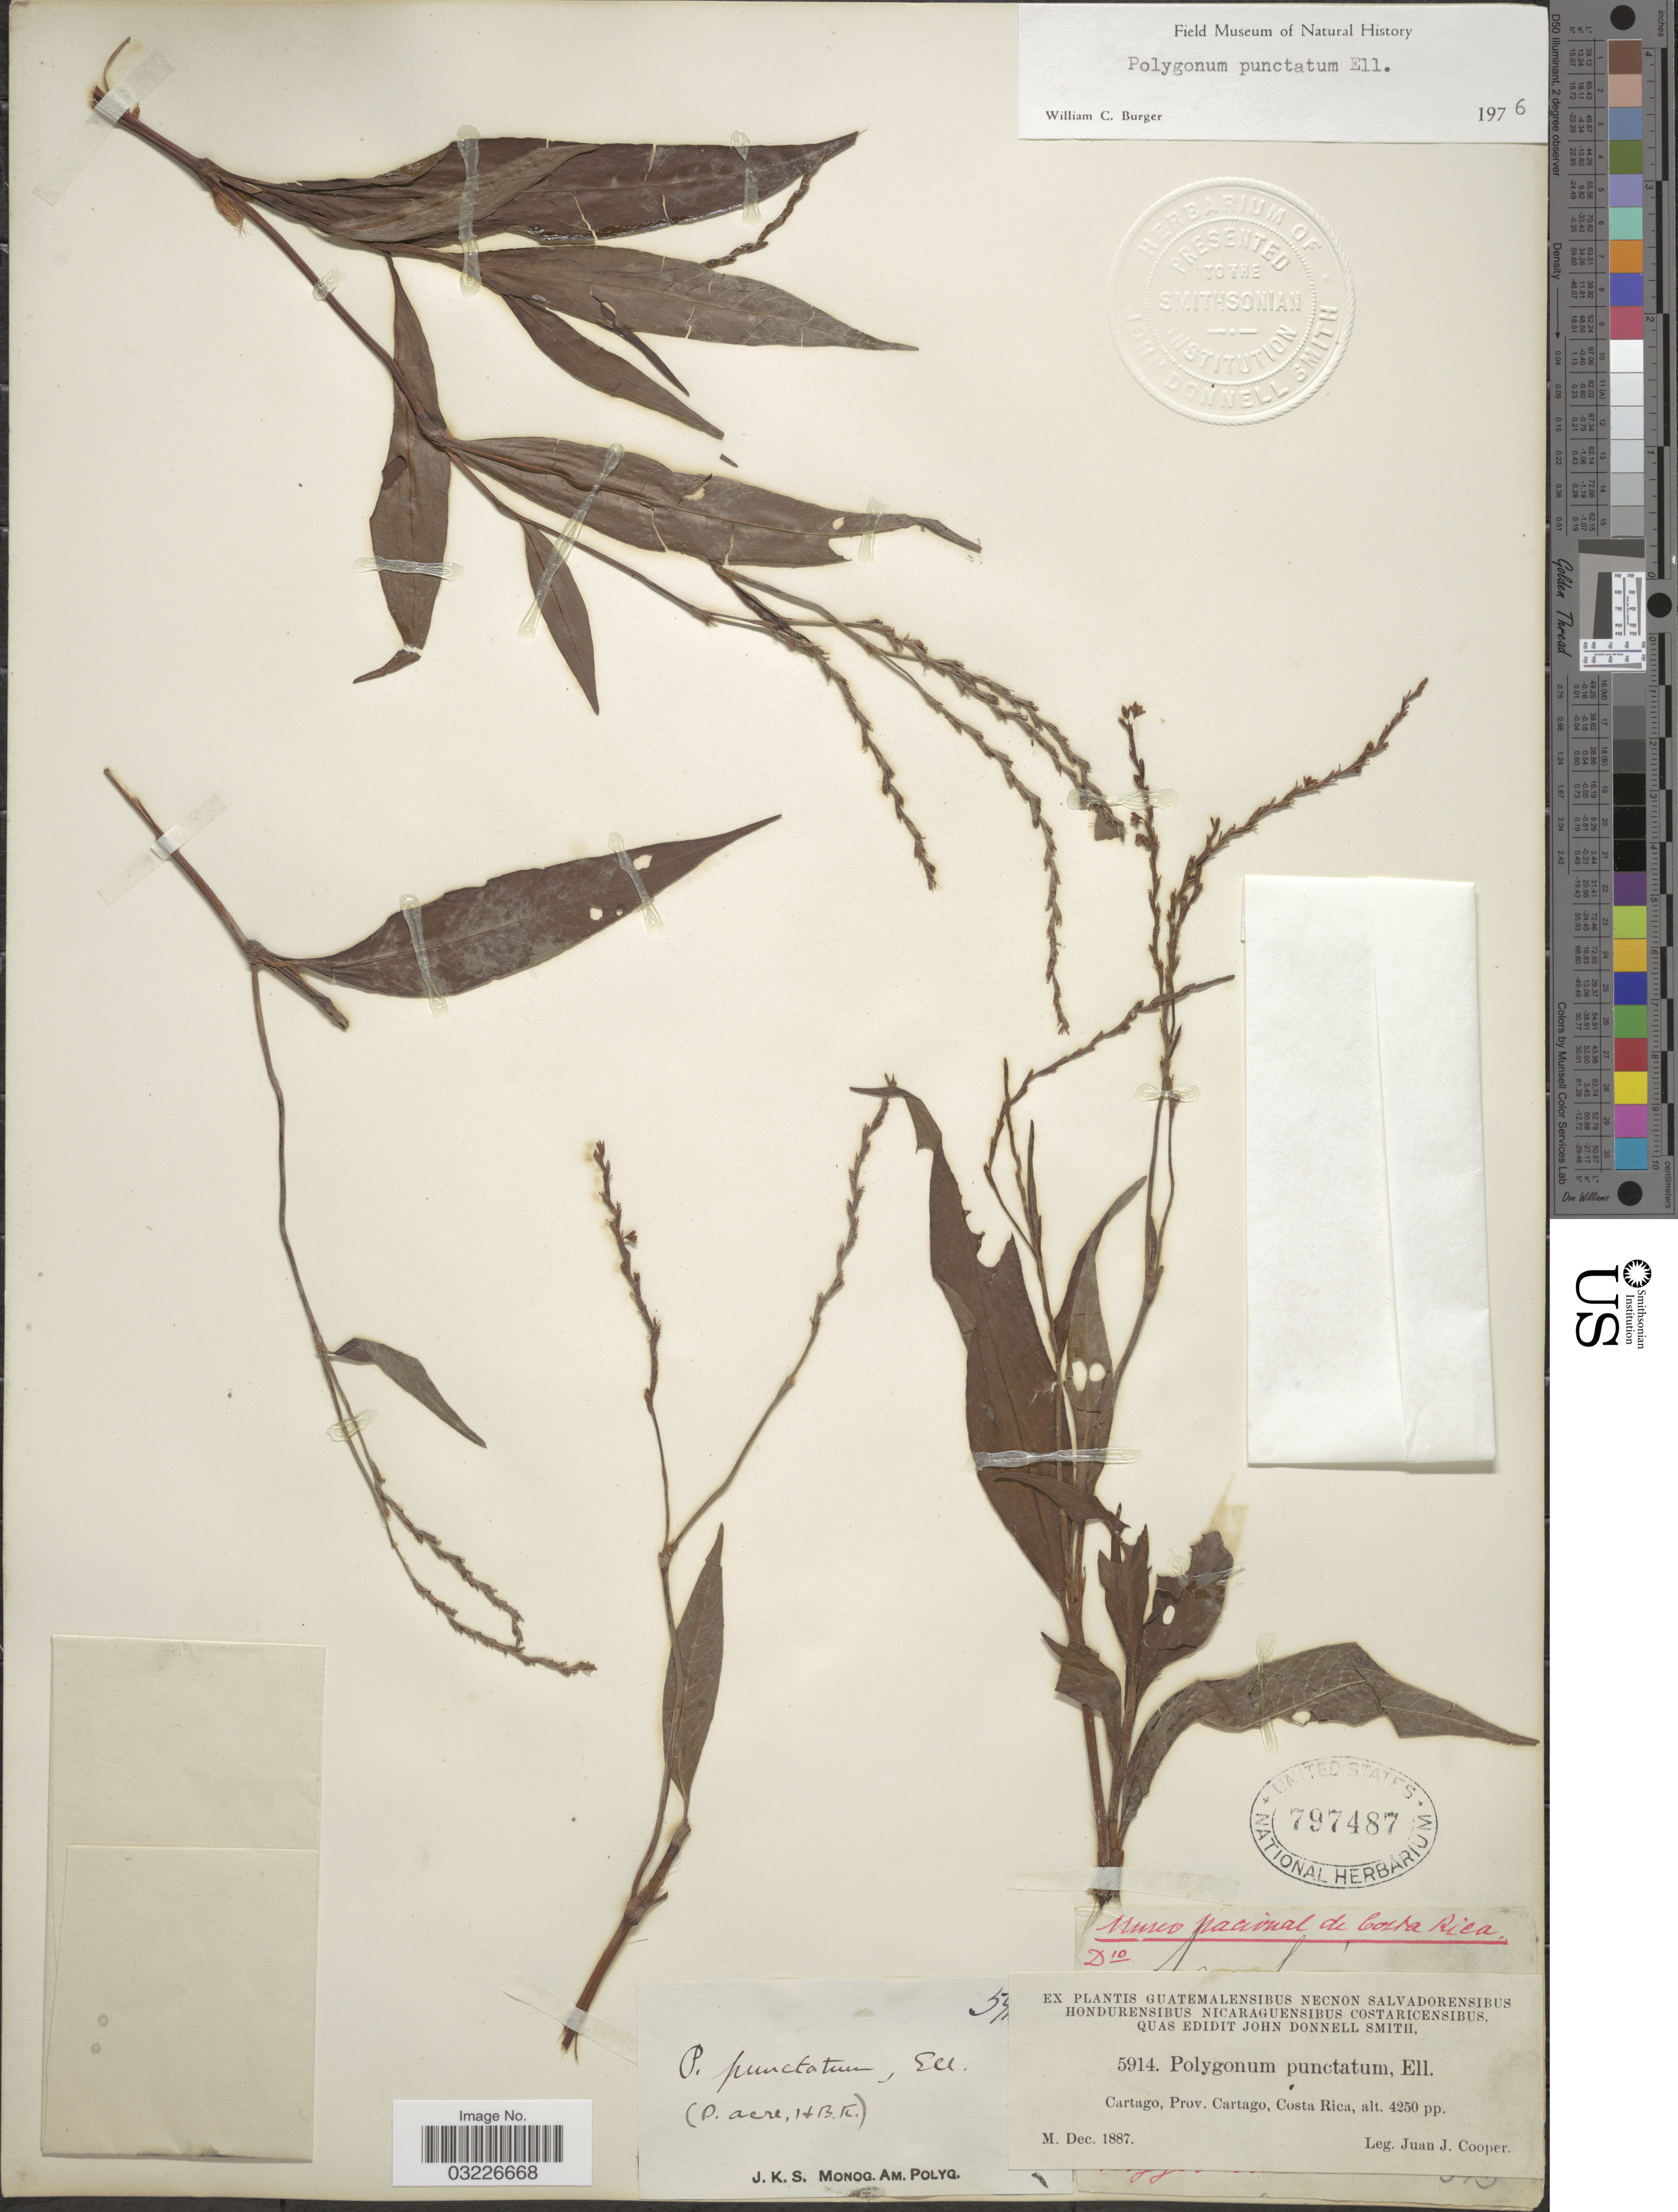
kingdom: Plantae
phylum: Tracheophyta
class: Magnoliopsida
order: Caryophyllales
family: Polygonaceae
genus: Persicaria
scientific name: Persicaria punctata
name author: (Elliott) Small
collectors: J. J. Cooper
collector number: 5914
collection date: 1887-12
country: Costa Rica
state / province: Cartago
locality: Cartago.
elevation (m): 1295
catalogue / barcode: US 797487